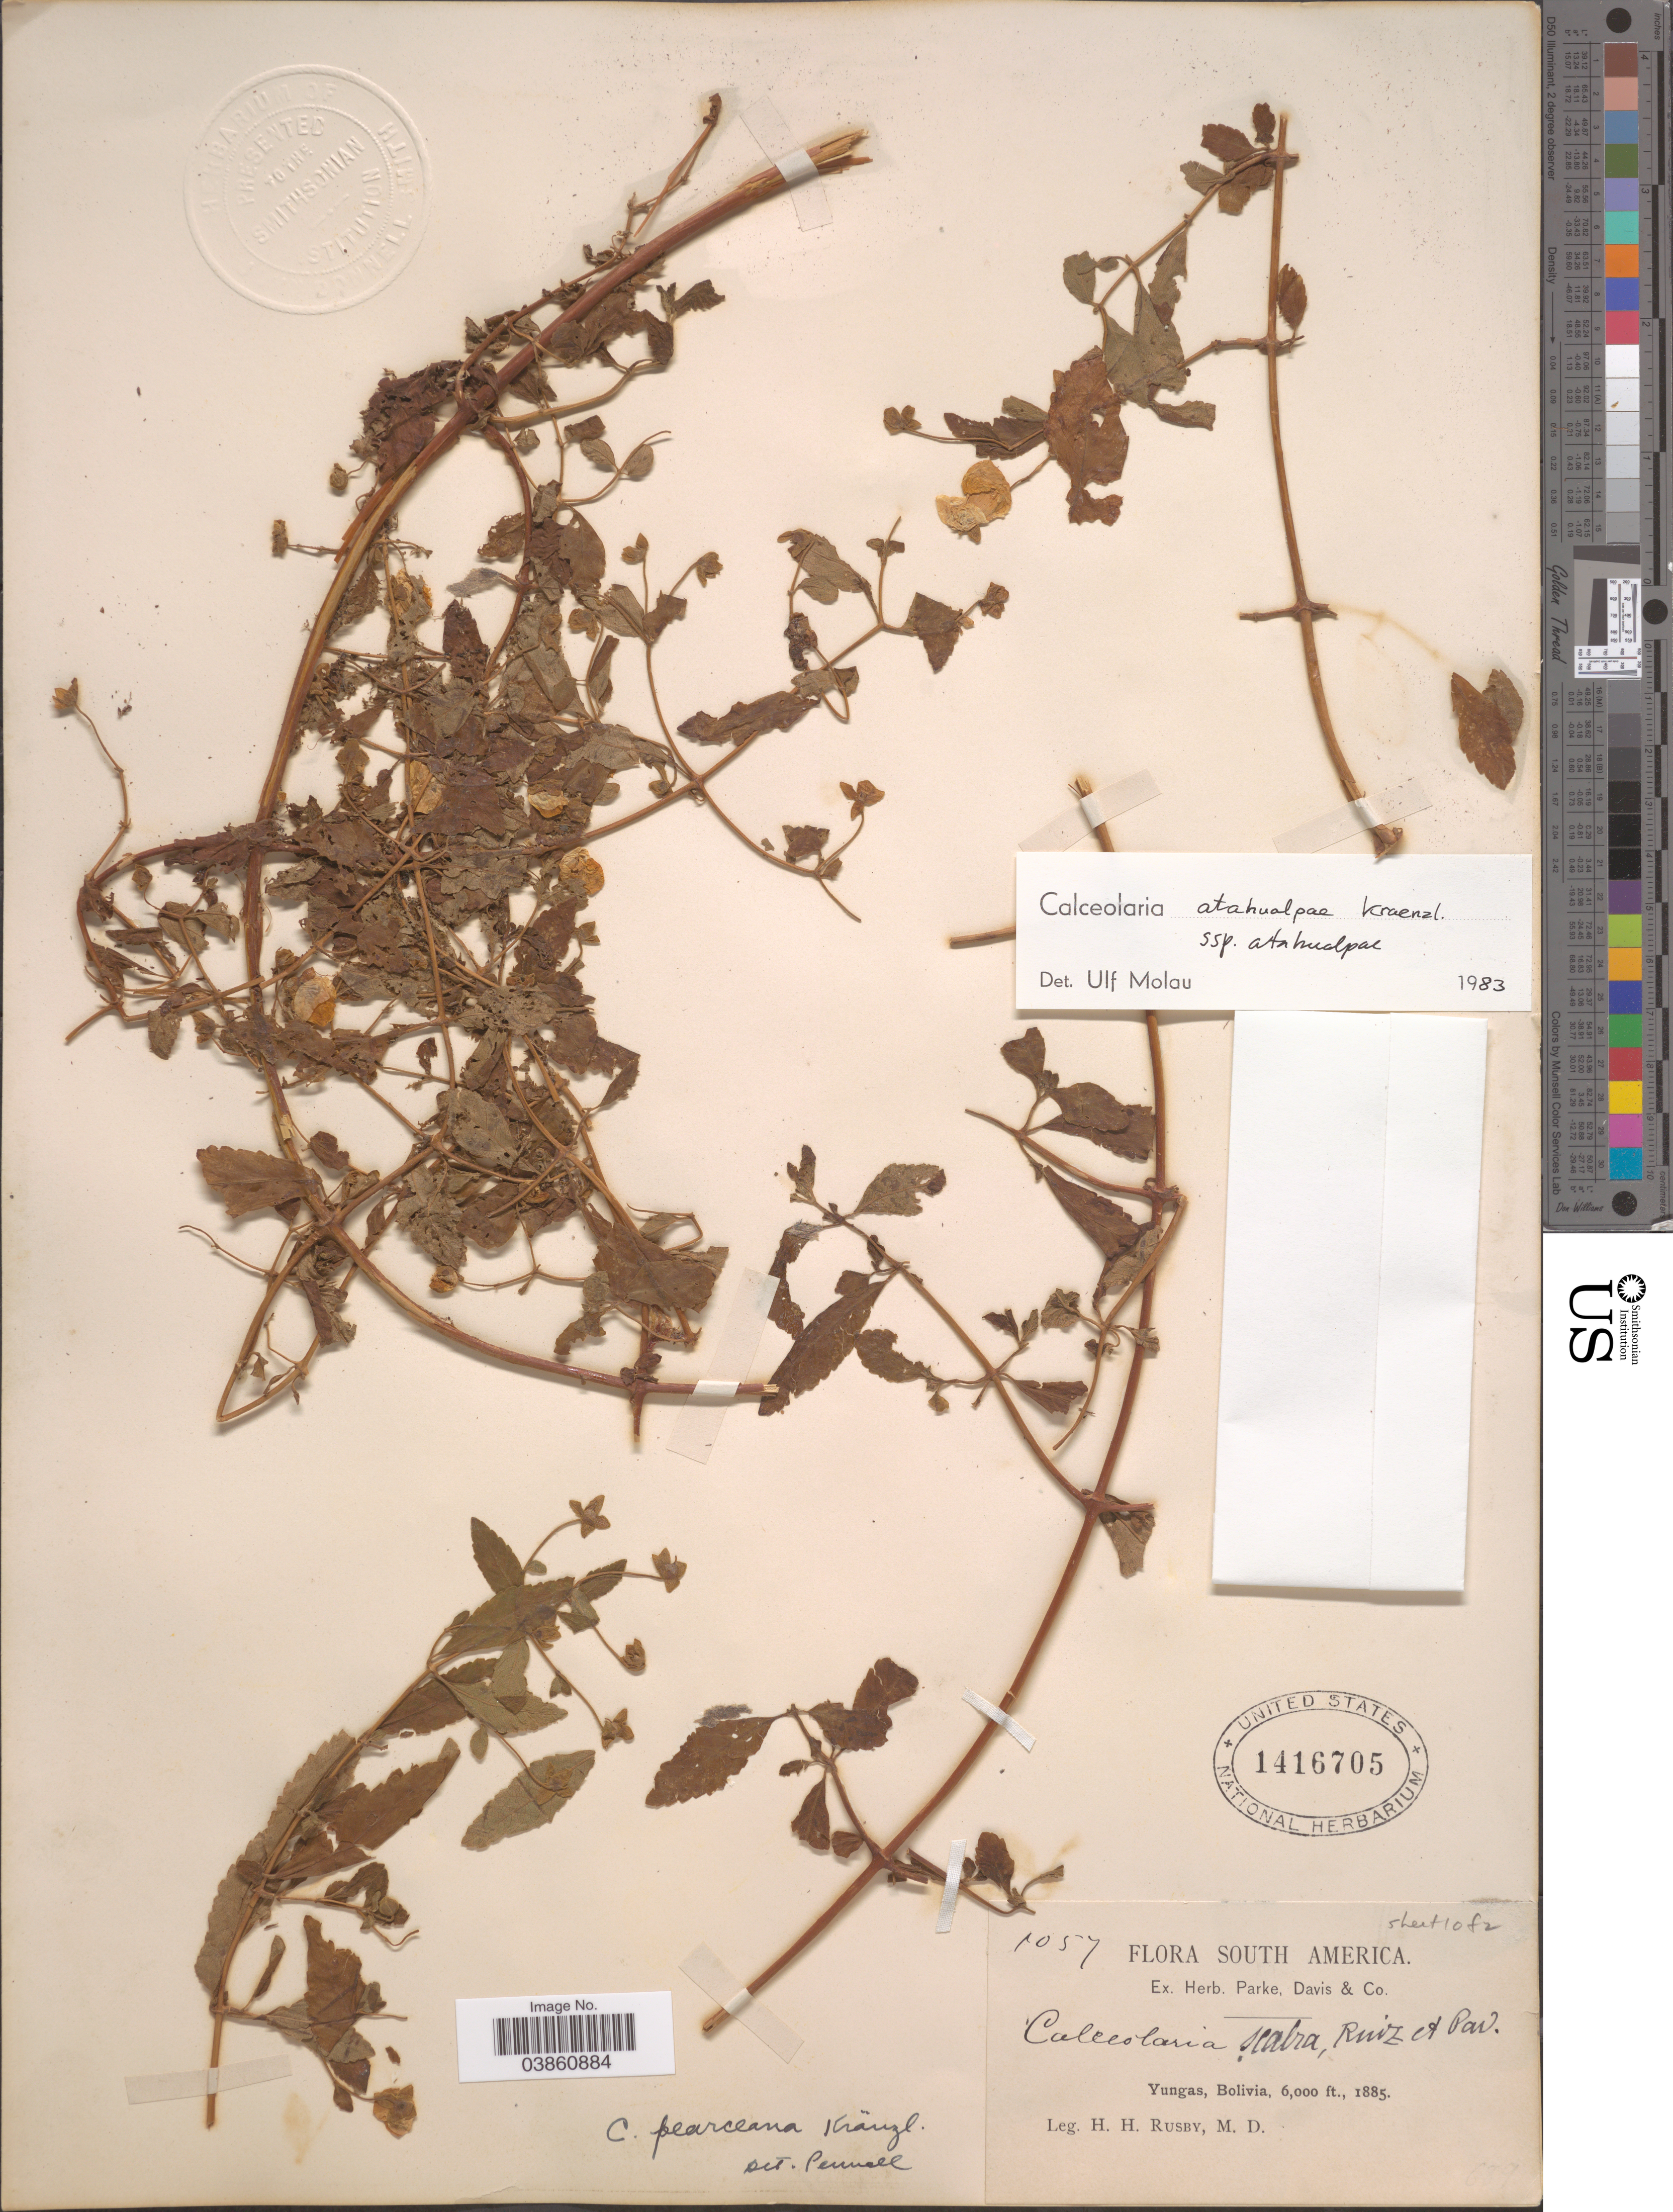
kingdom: Plantae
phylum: Tracheophyta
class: Magnoliopsida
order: Lamiales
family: Calceolariaceae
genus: Calceolaria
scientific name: Calceolaria atahualpae subsp. atahualpae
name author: Kraenzl.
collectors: H. H. Rusby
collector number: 1057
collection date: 1885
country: Bolivia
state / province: La Paz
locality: Yungas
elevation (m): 1829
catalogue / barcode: US 1416705